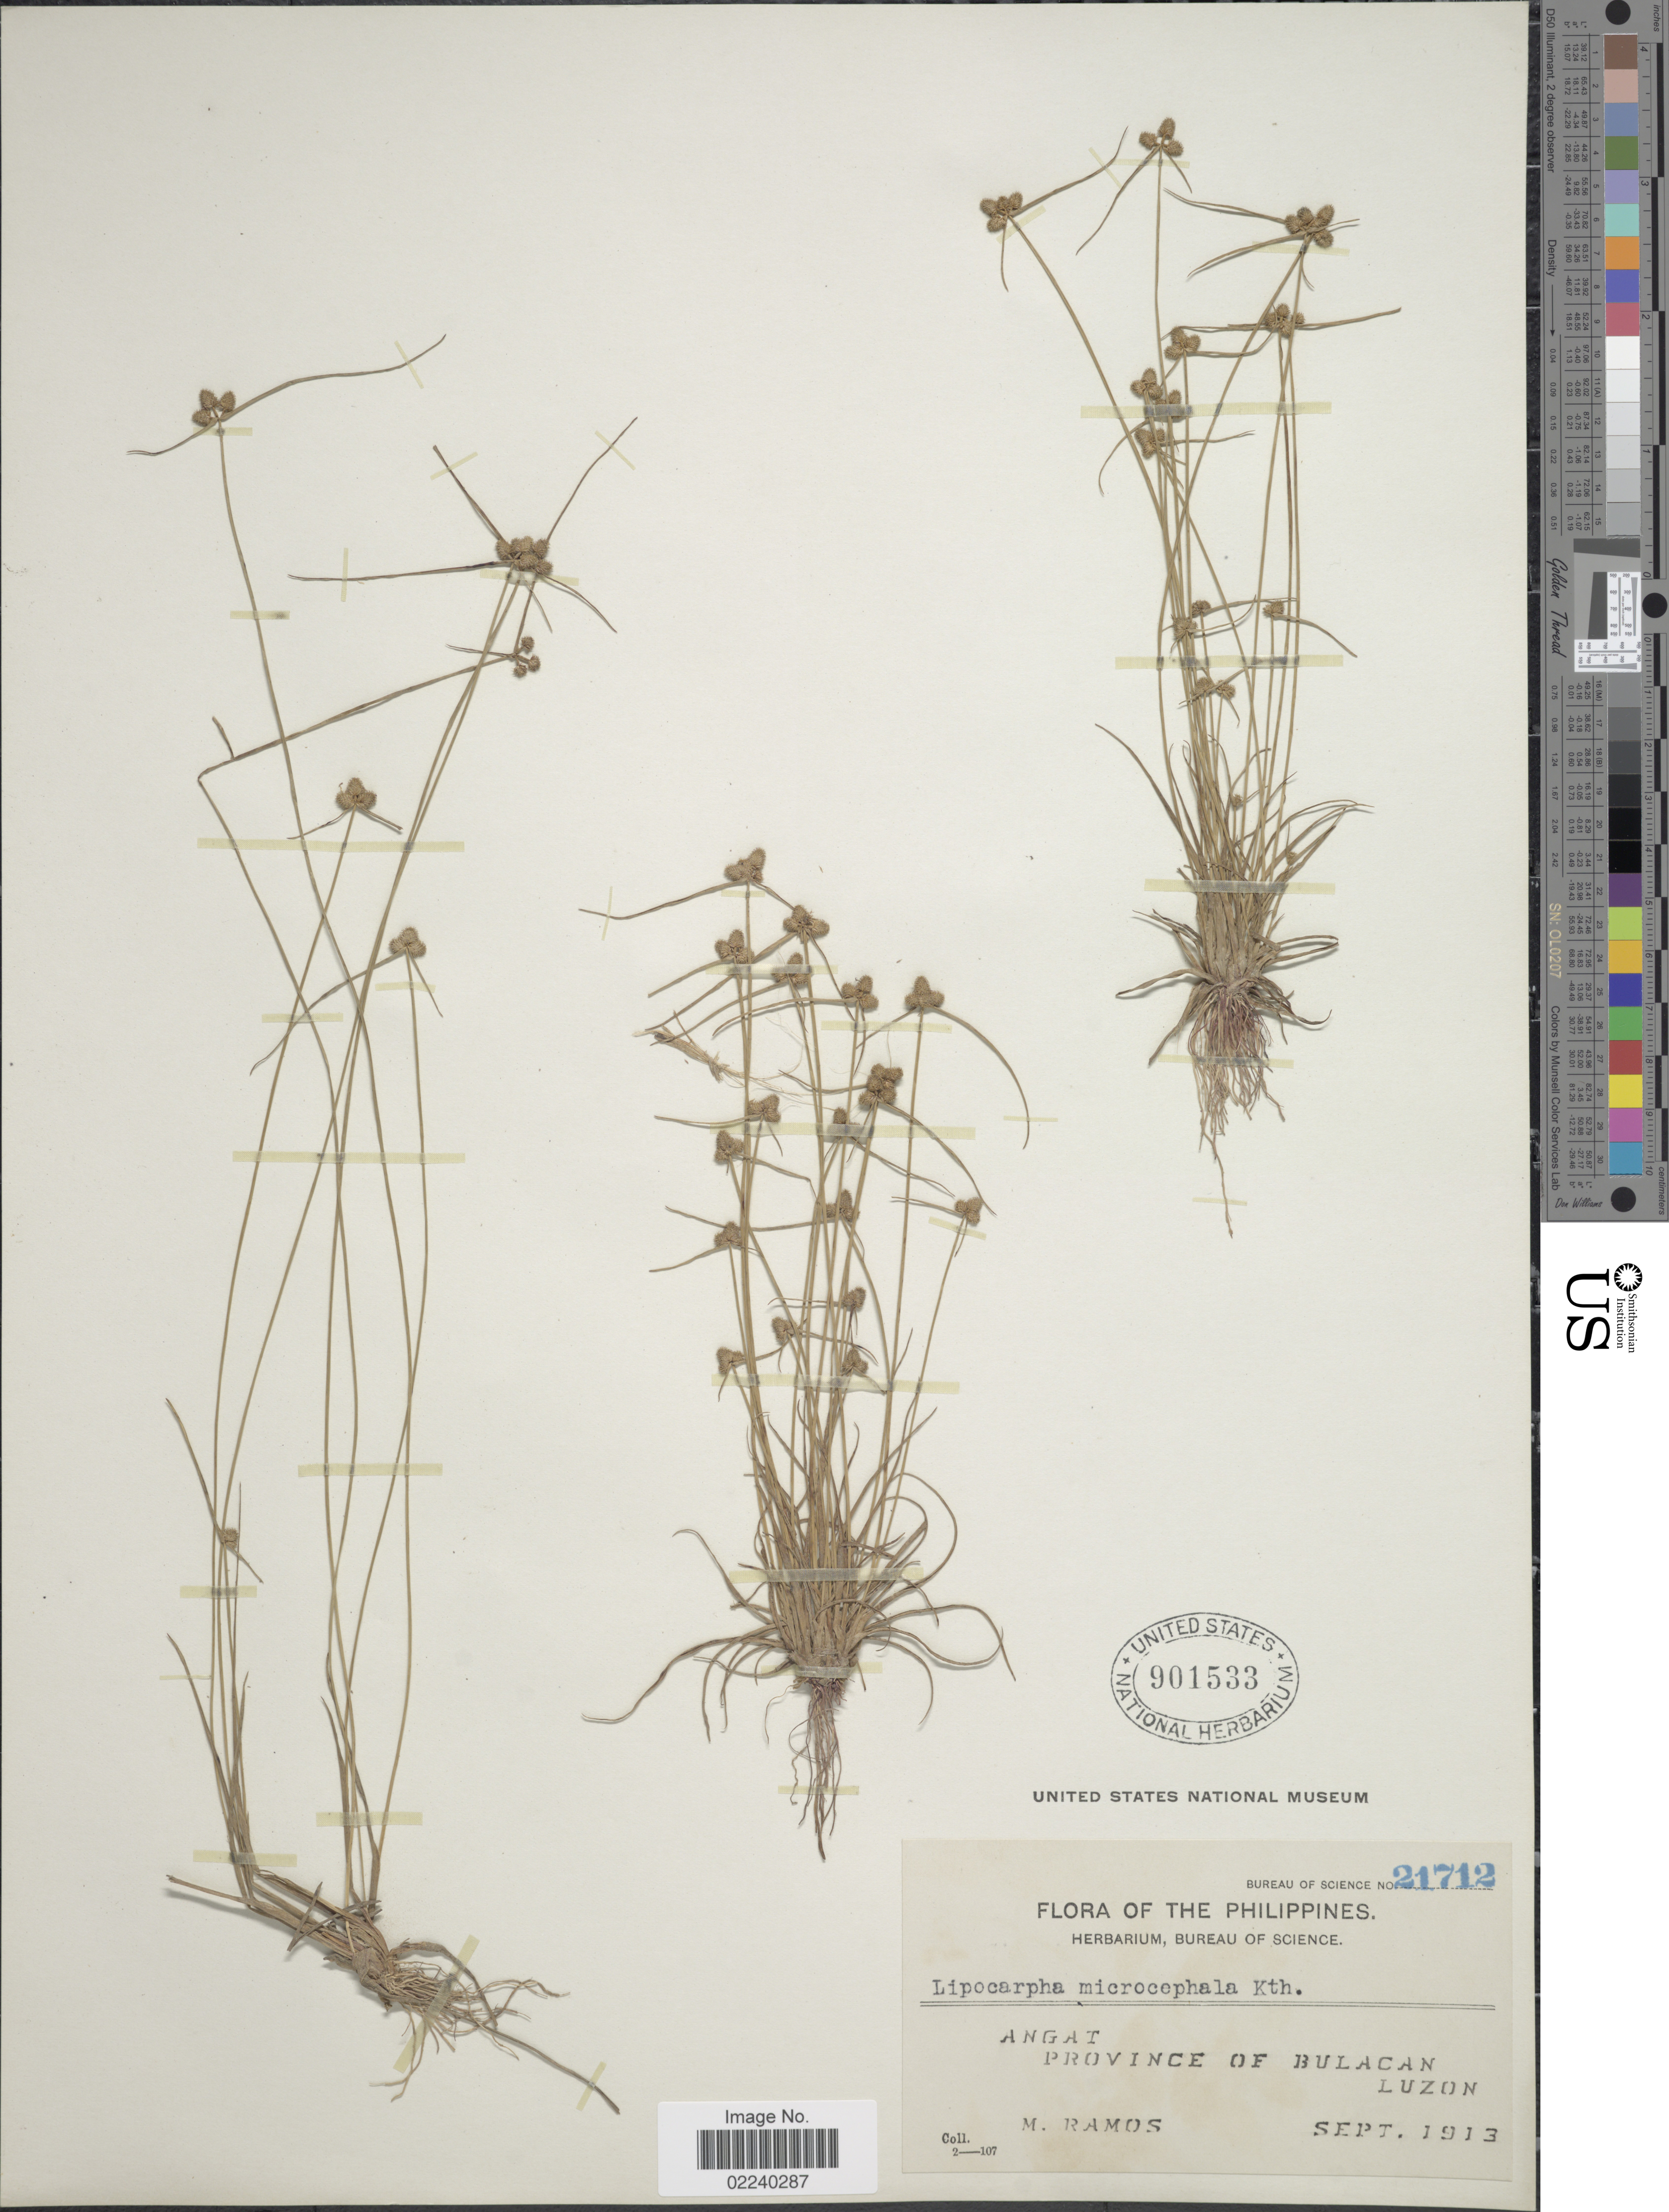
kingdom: Plantae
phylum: Tracheophyta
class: Liliopsida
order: Poales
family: Cyperaceae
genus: Cyperus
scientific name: Cyperus leptocarpus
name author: (F. Muell.) Bauters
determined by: Strong, M. T., (US), Smithsonian Institution - National Museum of Natural History (UNITED STATES)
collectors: M. Ramos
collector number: Bureau Of Science 21712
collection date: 1913-09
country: Philippines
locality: Angat, Province of Bulacan, Luzon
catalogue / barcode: US 901533